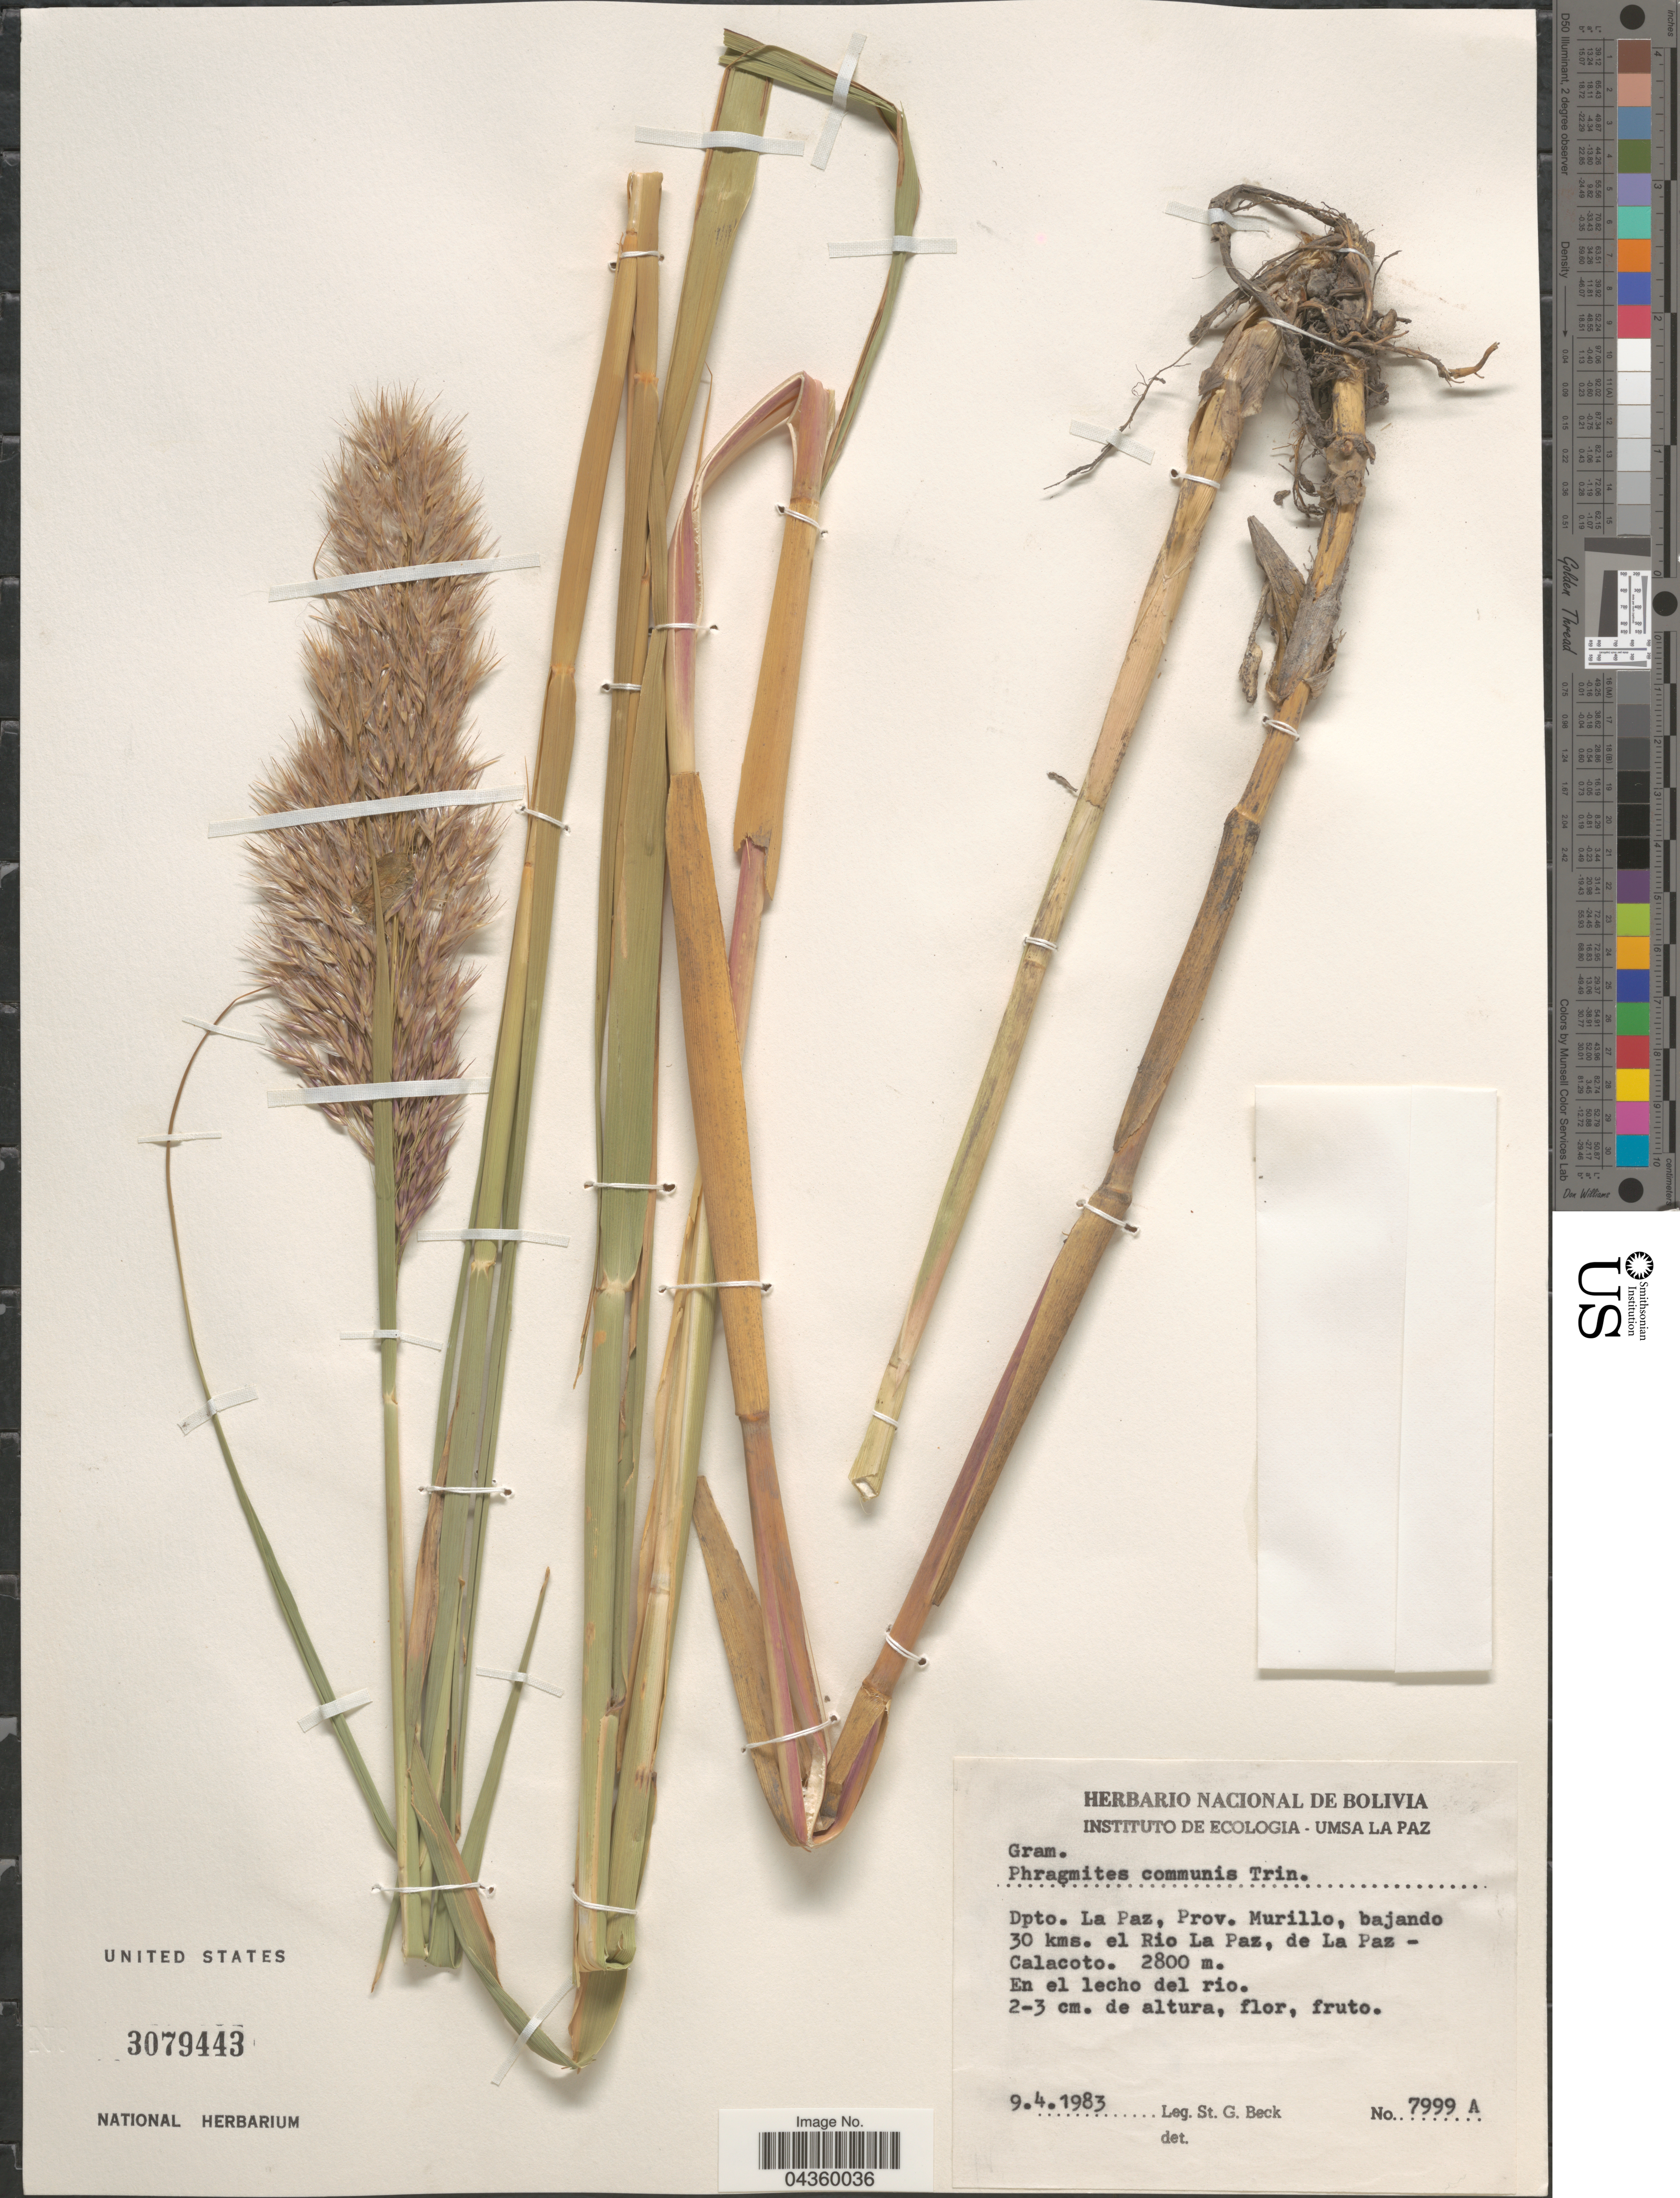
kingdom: Plantae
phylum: Tracheophyta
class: Liliopsida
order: Poales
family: Poaceae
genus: Phragmites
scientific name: Phragmites australis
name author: (Cav.) Trin. ex Steud.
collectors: S. G. Beck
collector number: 7999A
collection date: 1983-04-09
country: Bolivia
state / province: La Paz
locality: Dpto. La Paz, Prov. Murillo, bajando 30 kms. el Rio La Paz, de La Paz- Calacoto.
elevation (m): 2800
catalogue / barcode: US 3079443